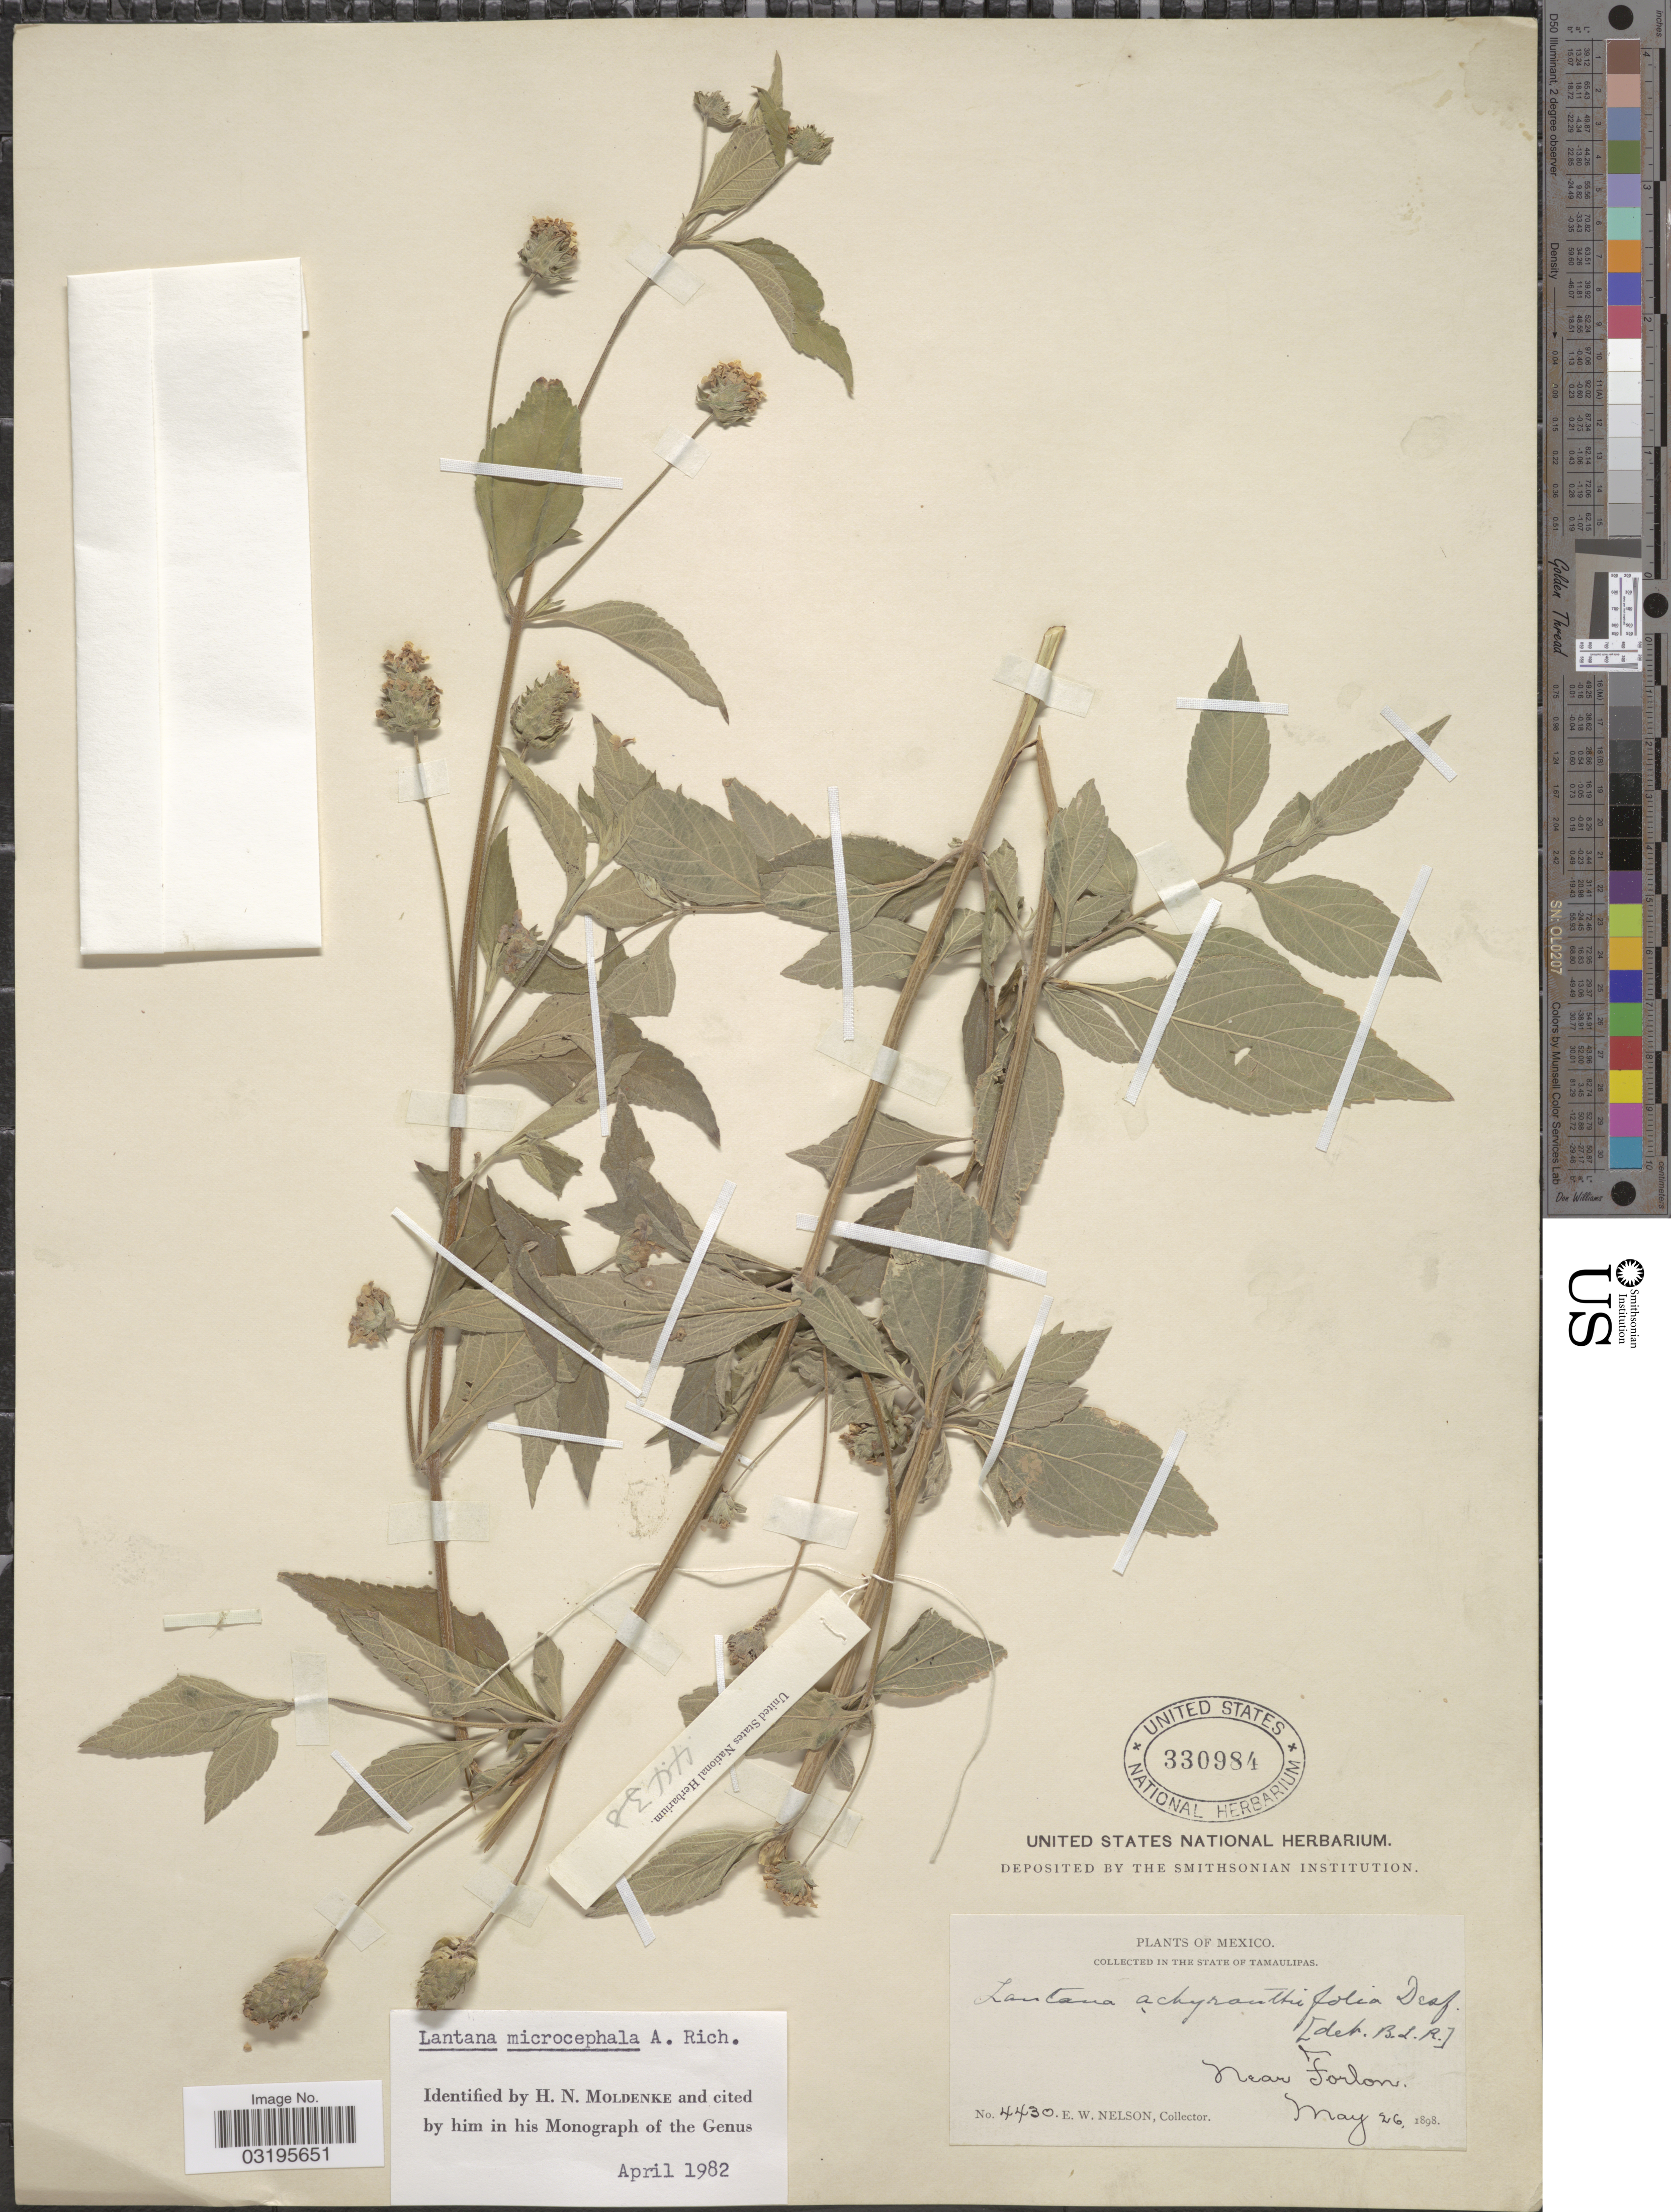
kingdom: Plantae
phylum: Tracheophyta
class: Magnoliopsida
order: Lamiales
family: Verbenaceae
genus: Lantana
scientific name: Lantana microcephala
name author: A. Rich. in Sagra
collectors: E. W. Nelson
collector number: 4430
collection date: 1898-05-26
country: Mexico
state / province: Tamaulipas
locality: Near Forlon.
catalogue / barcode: US 330984